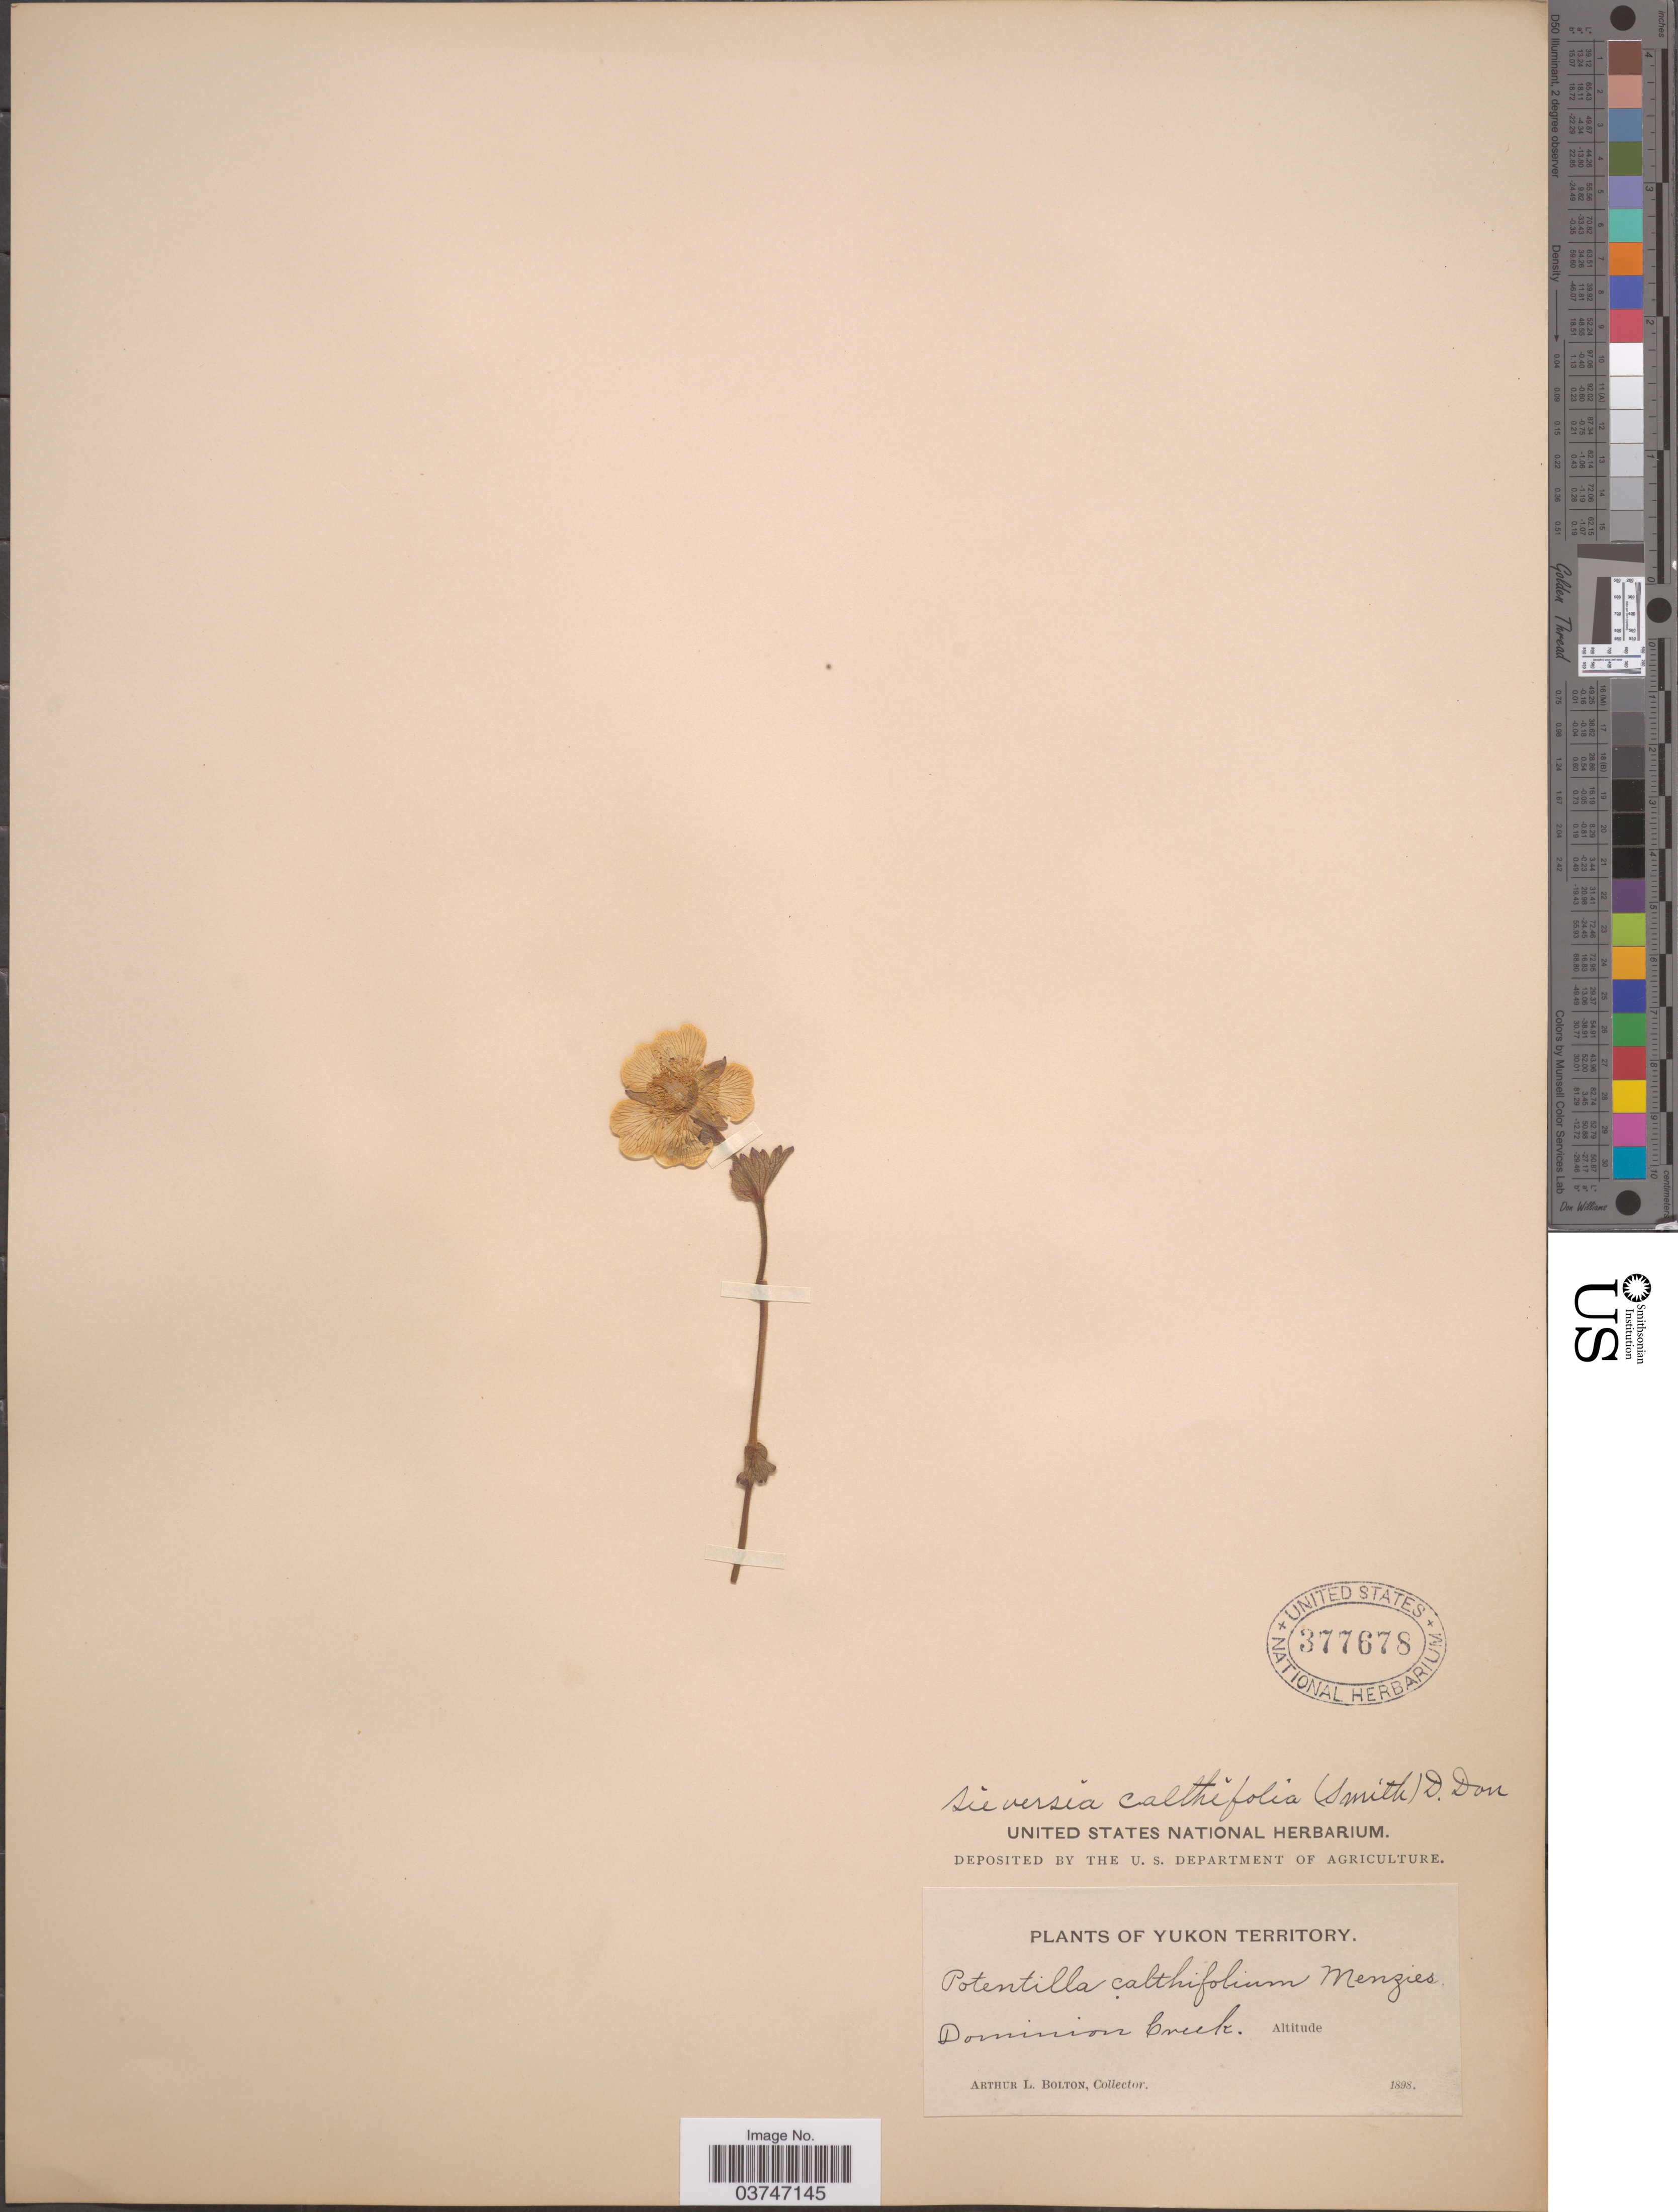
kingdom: Plantae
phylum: Tracheophyta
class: Magnoliopsida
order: Rosales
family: Rosaceae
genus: Geum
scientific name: Geum calthifolium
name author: Menzies ex Sm.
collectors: A. Bolton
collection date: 1898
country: Canada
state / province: Yukon Territory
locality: Dominion Creek.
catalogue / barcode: US 377678